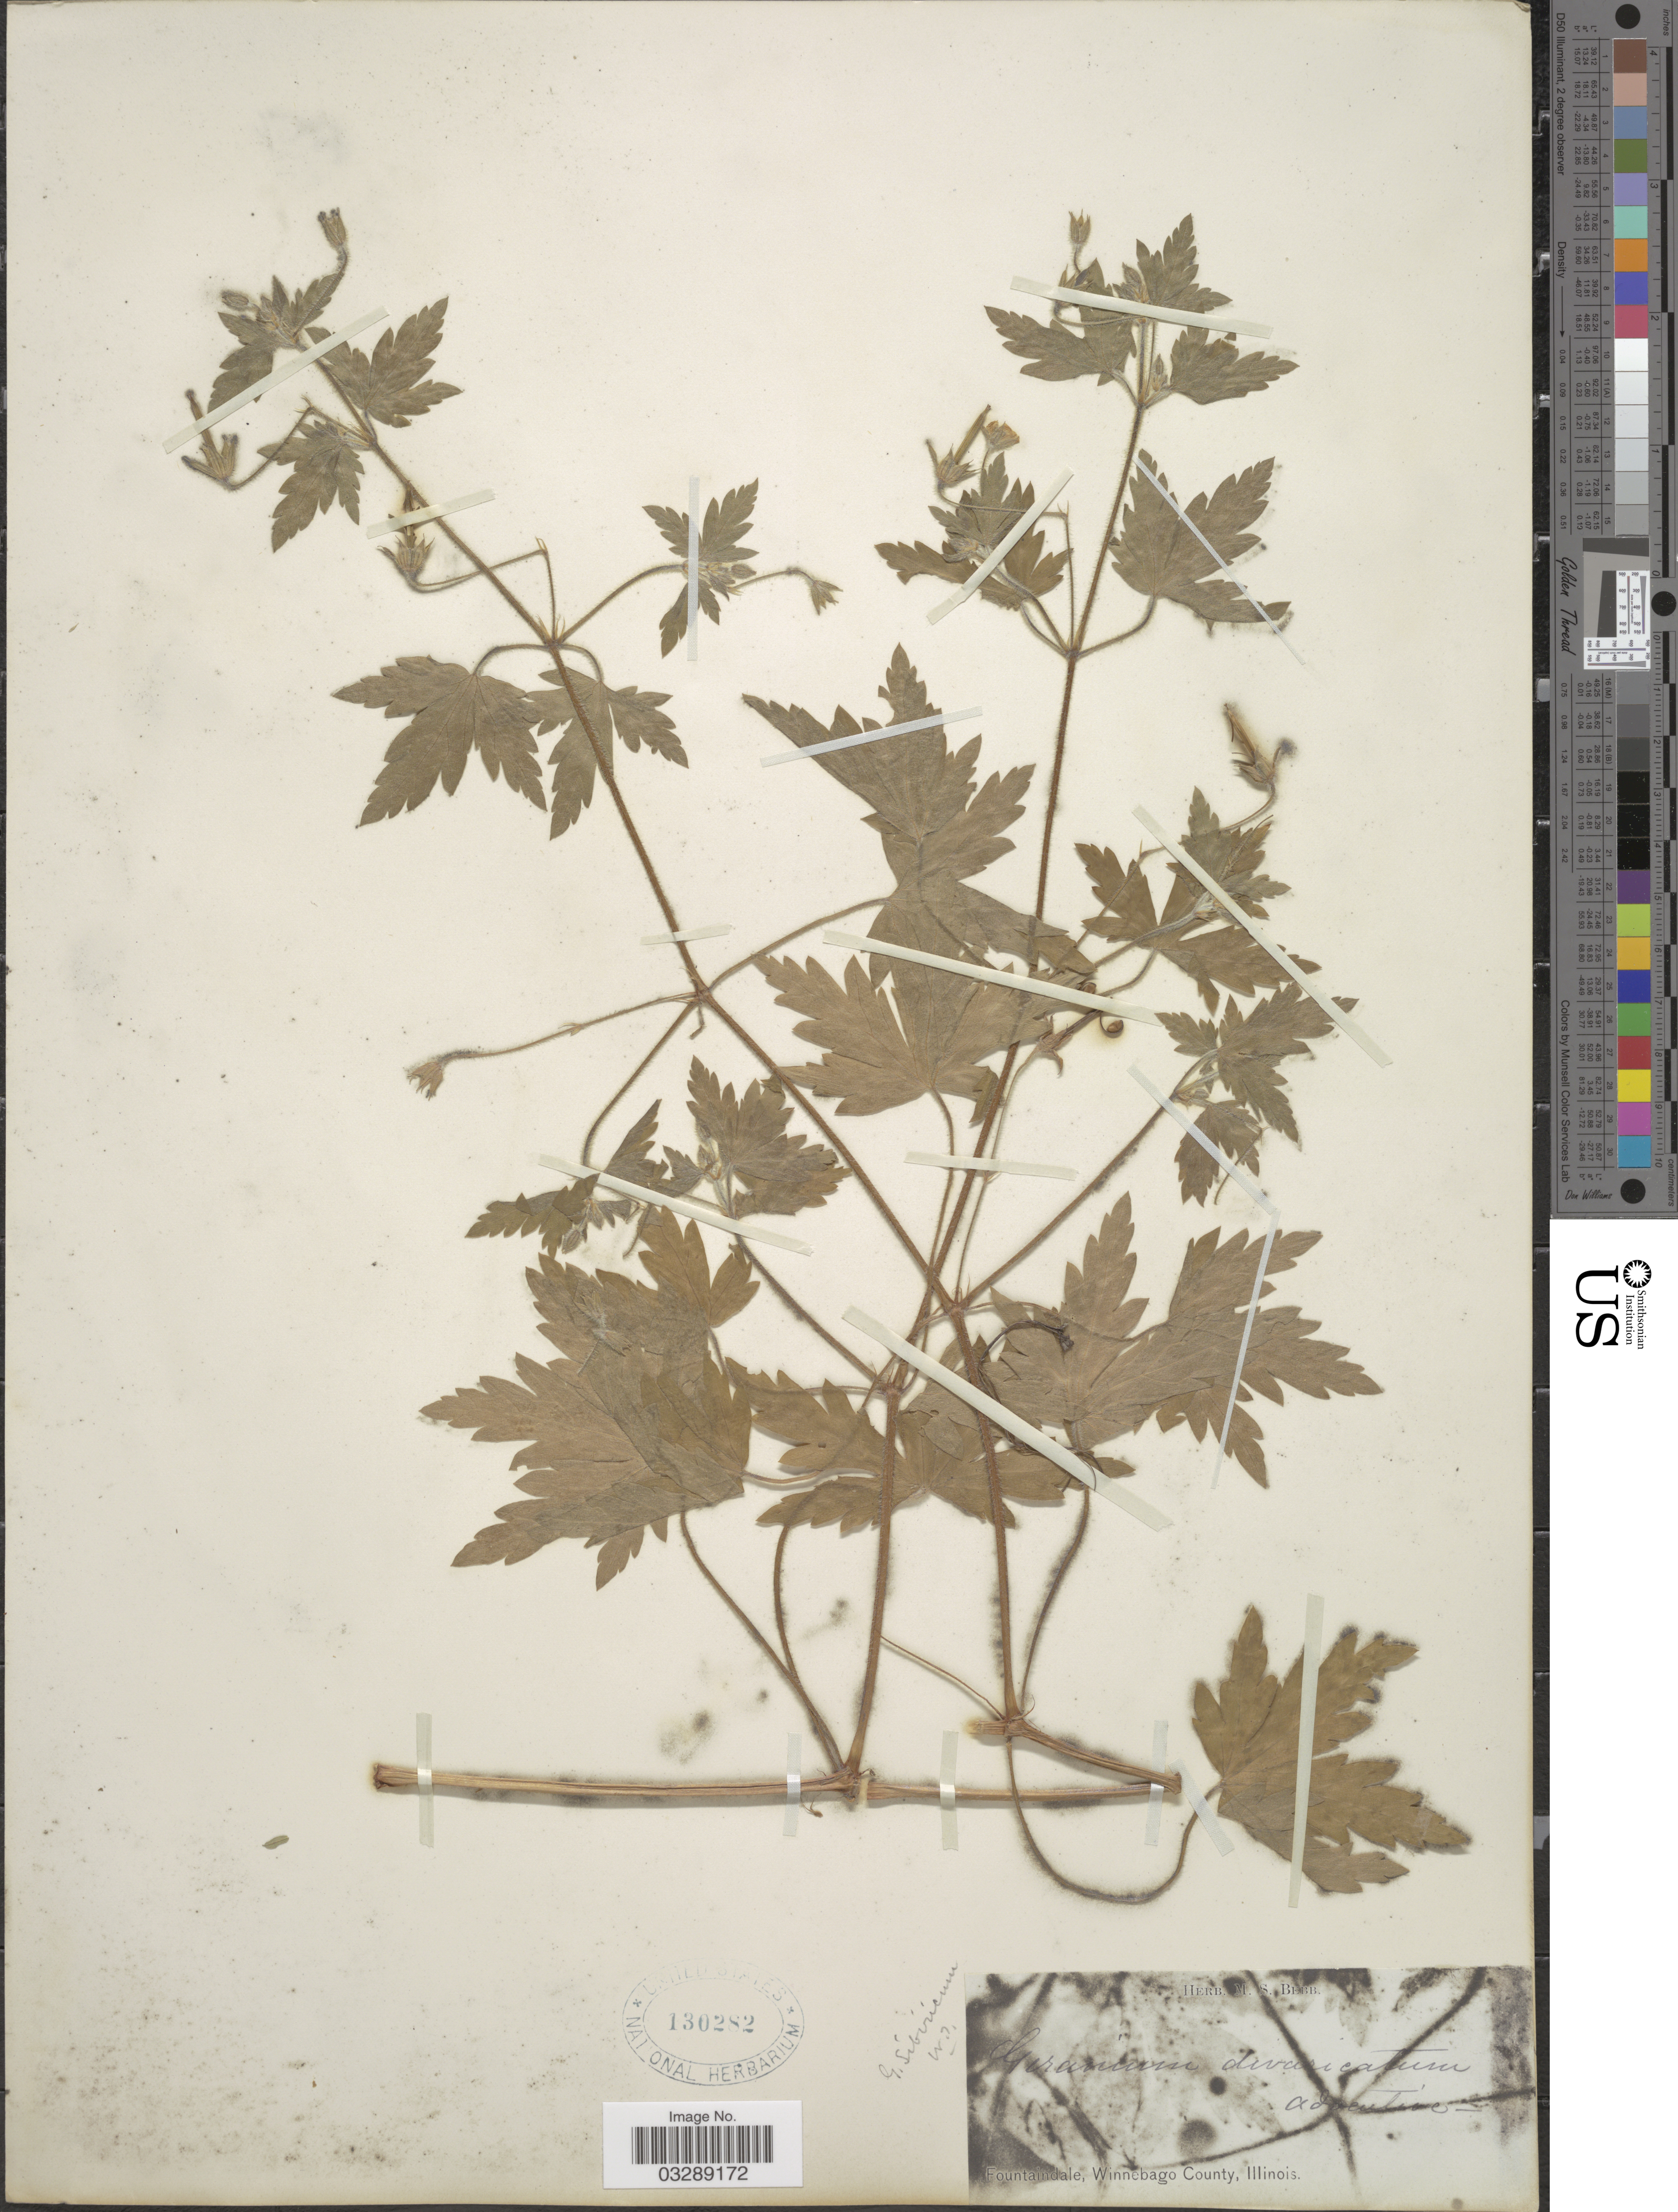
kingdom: Plantae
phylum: Tracheophyta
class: Magnoliopsida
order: Geraniales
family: Geraniaceae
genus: Geranium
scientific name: Geranium sibiricum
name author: L.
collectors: ex Herb. M. S. Bebb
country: United States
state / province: Illinois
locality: Fountaindale, Winnebago County.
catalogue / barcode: US 130282